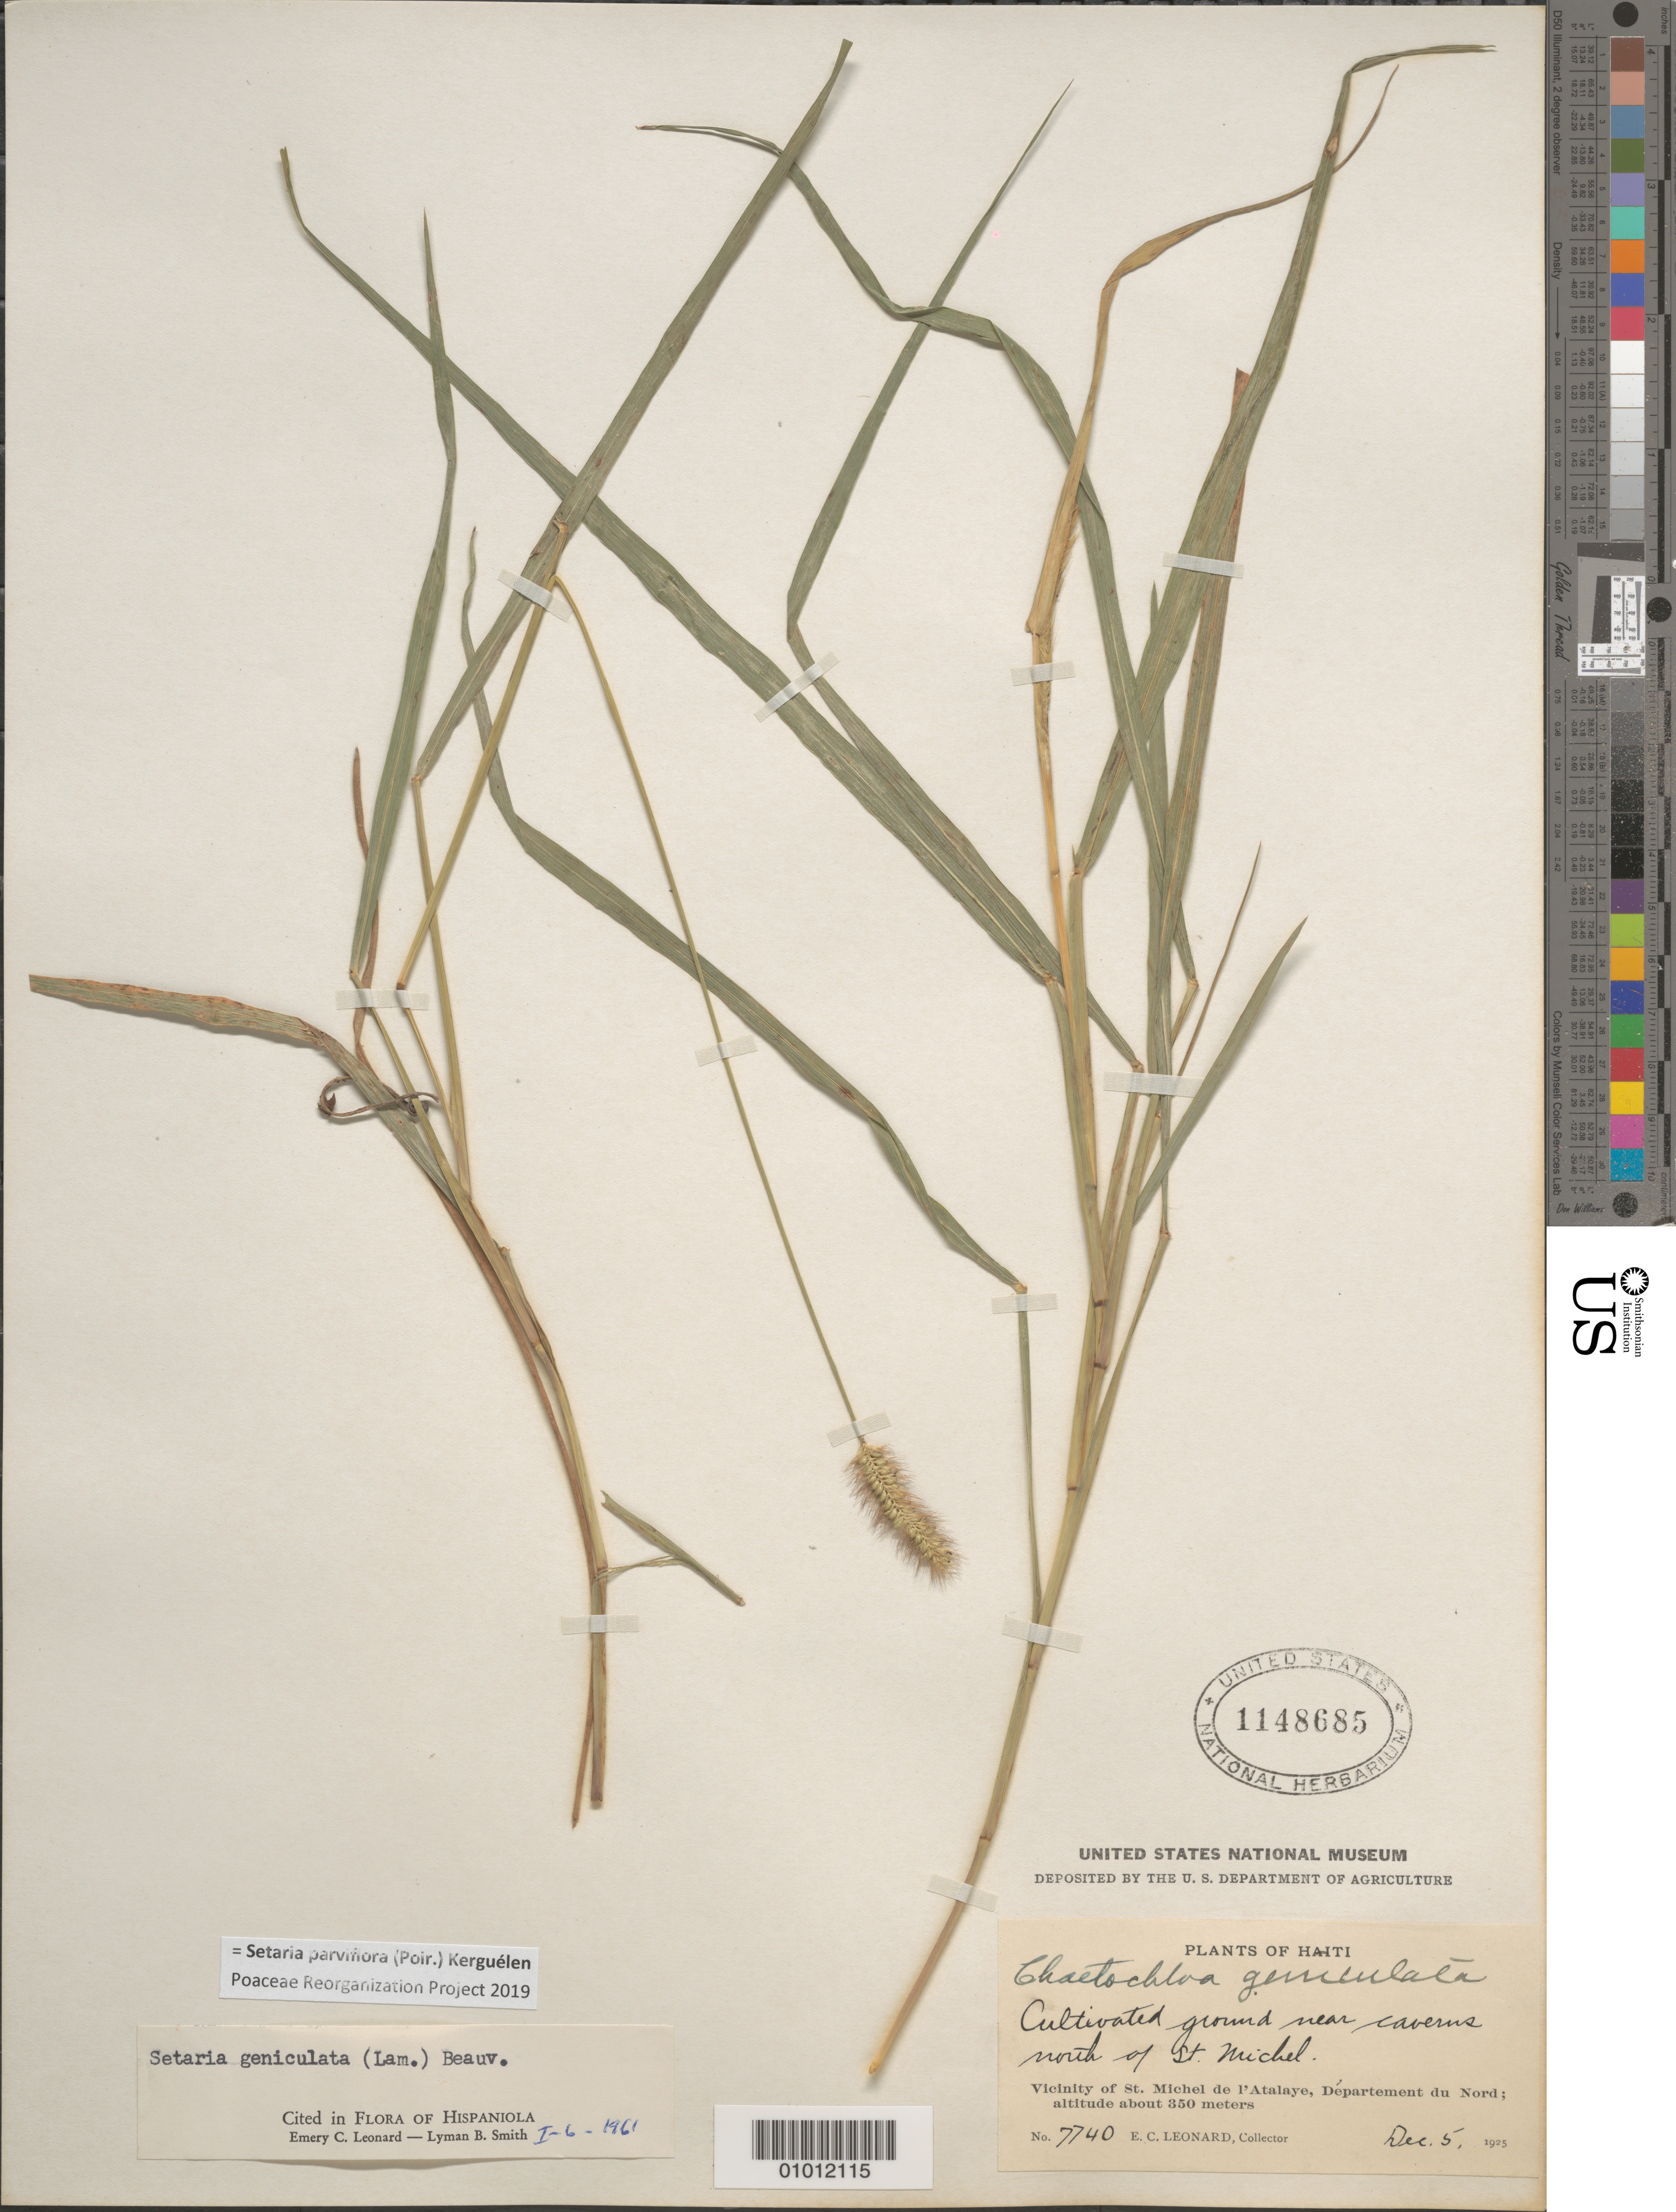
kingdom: Plantae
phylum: Tracheophyta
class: Liliopsida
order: Poales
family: Poaceae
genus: Setaria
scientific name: Setaria parviflora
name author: (Poir.) Kerguélen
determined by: Poaceae Reorganization Project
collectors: E. C. Leonard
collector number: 7740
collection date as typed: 05 Dec 1925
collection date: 1925-12-05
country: Haiti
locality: Vicinity of St. Michel de l'Atalaye, Departement du Nord, near caverns N of St. Michel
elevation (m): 350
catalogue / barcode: US 1148685